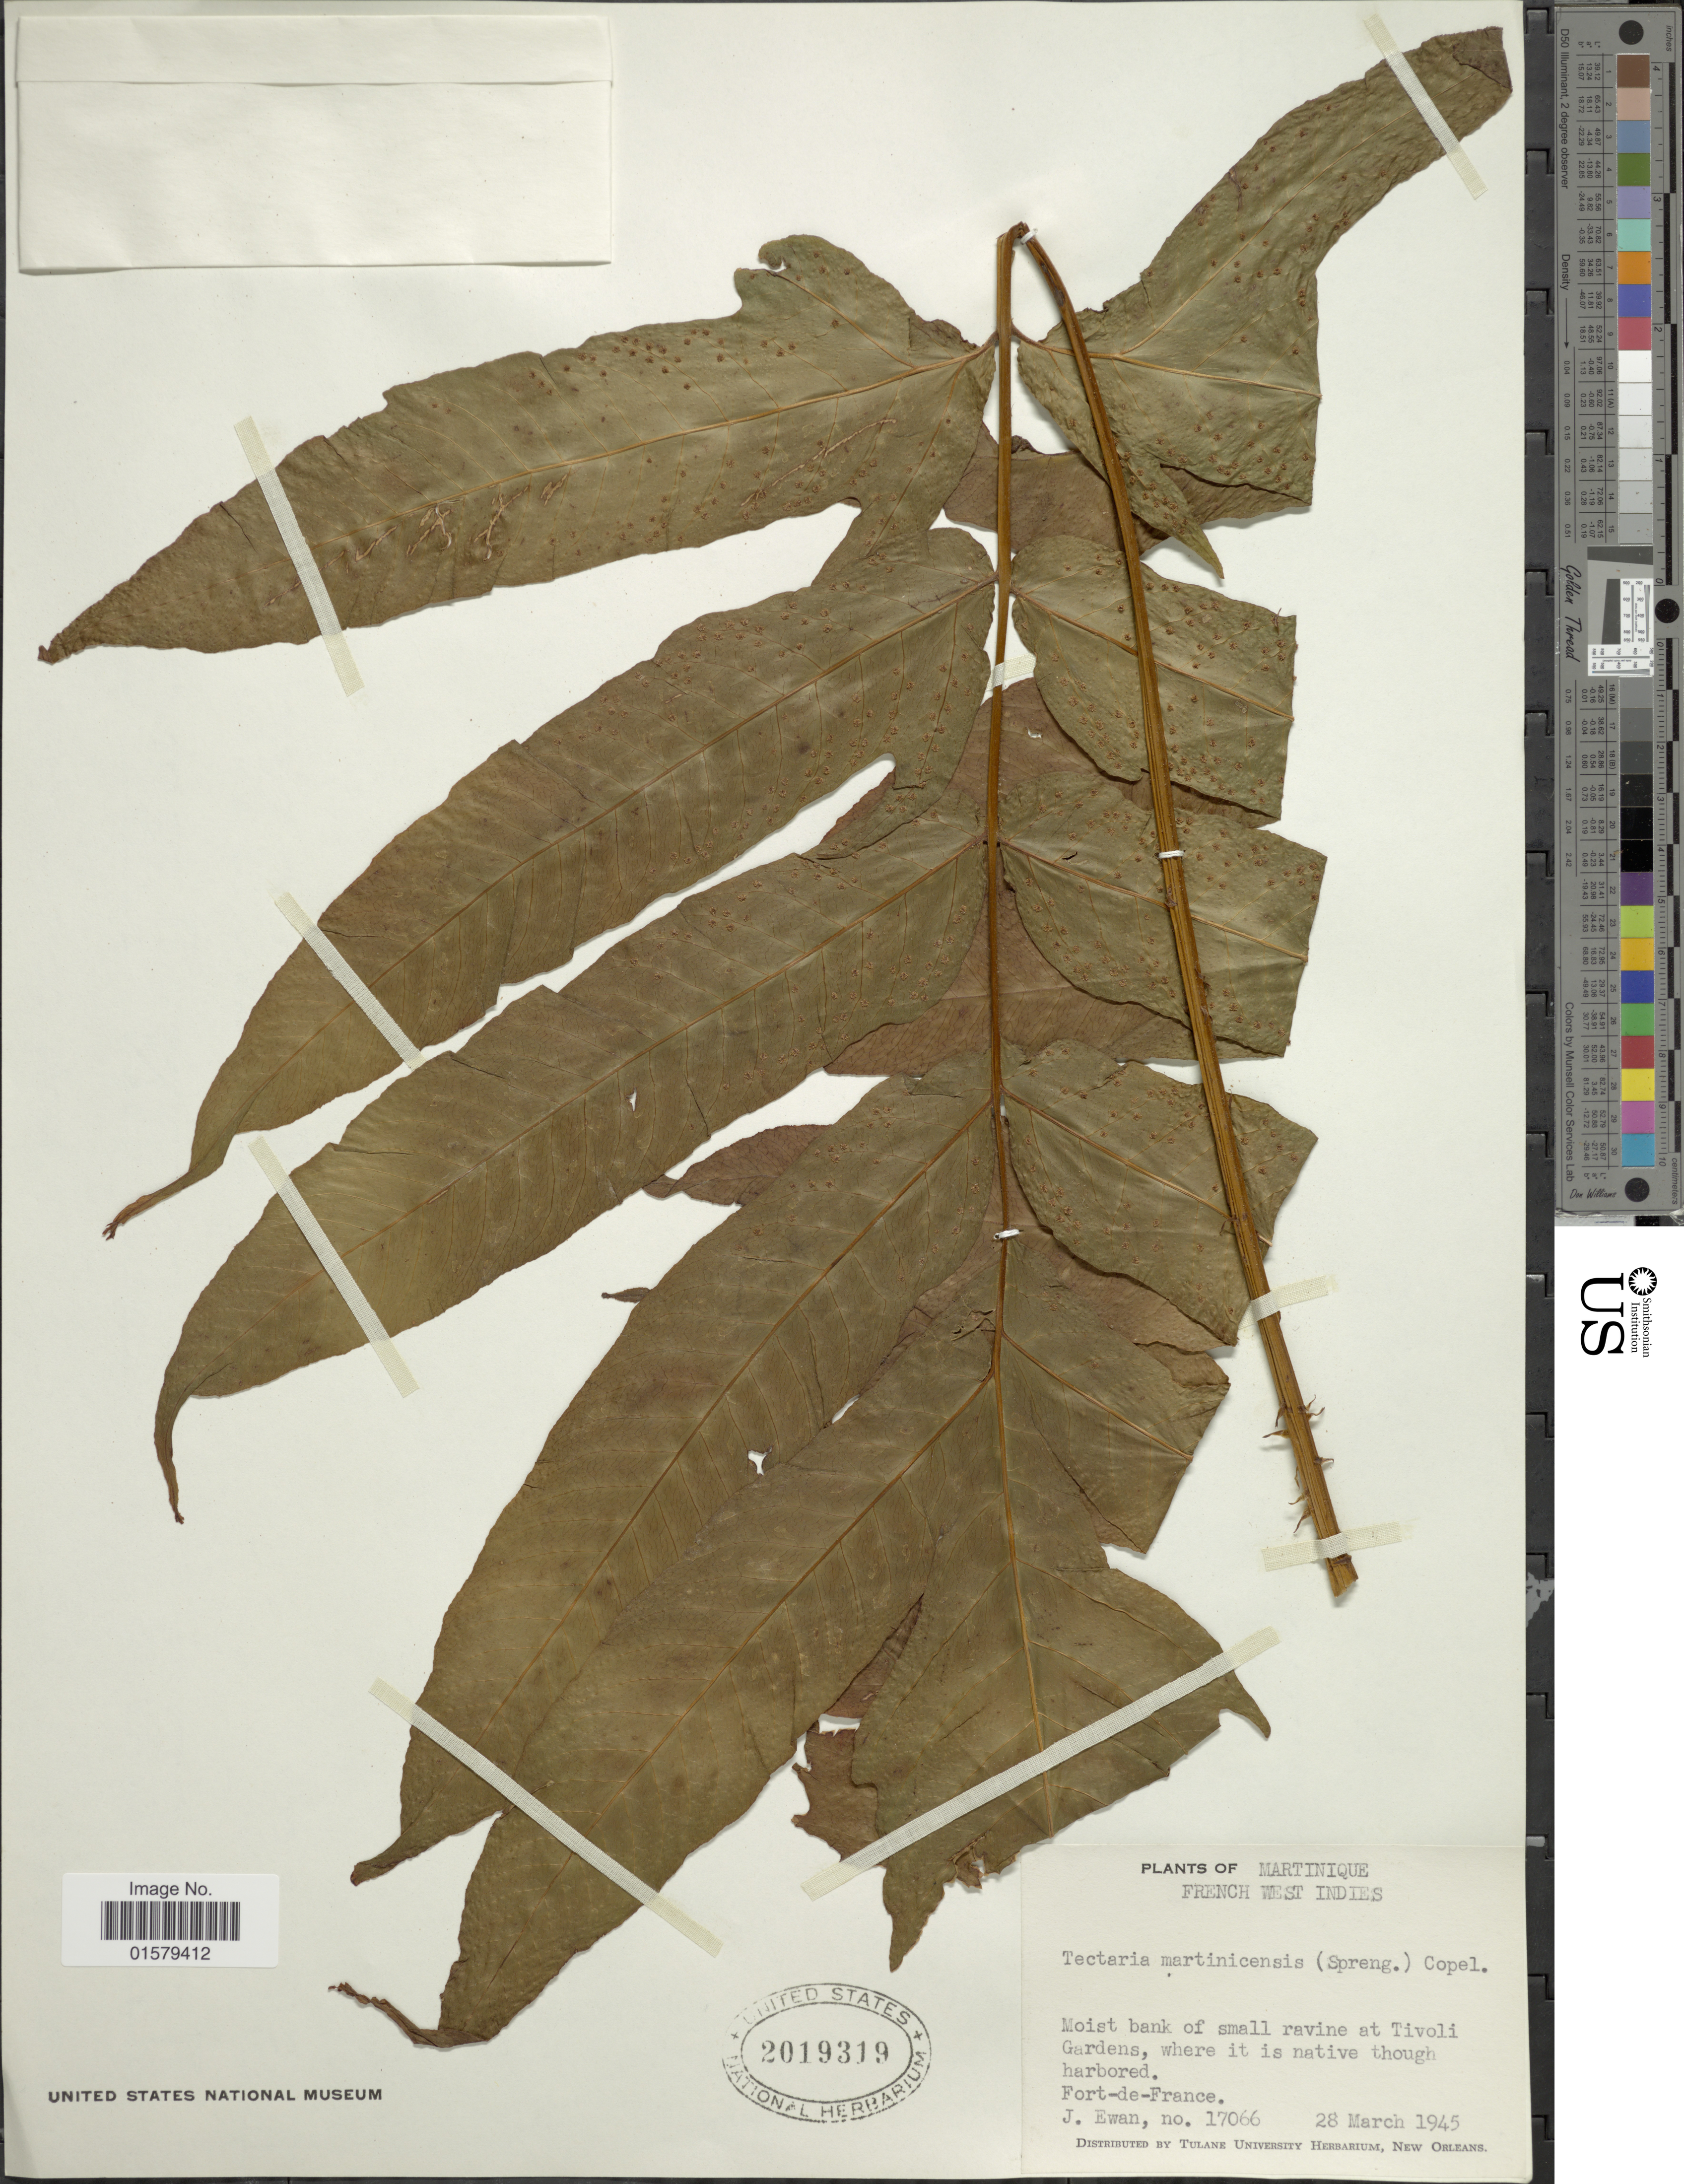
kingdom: Plantae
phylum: Tracheophyta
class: Polypodiopsida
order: Polypodiales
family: Tectariaceae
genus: Tectaria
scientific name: Tectaria incisa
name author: Cav.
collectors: J. A. Ewan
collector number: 17066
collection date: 1945-03-28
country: Martinique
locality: Moist bank of small ravine at Tivoli Gardens, where it is native though harbored, Fort de France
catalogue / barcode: US 20193919